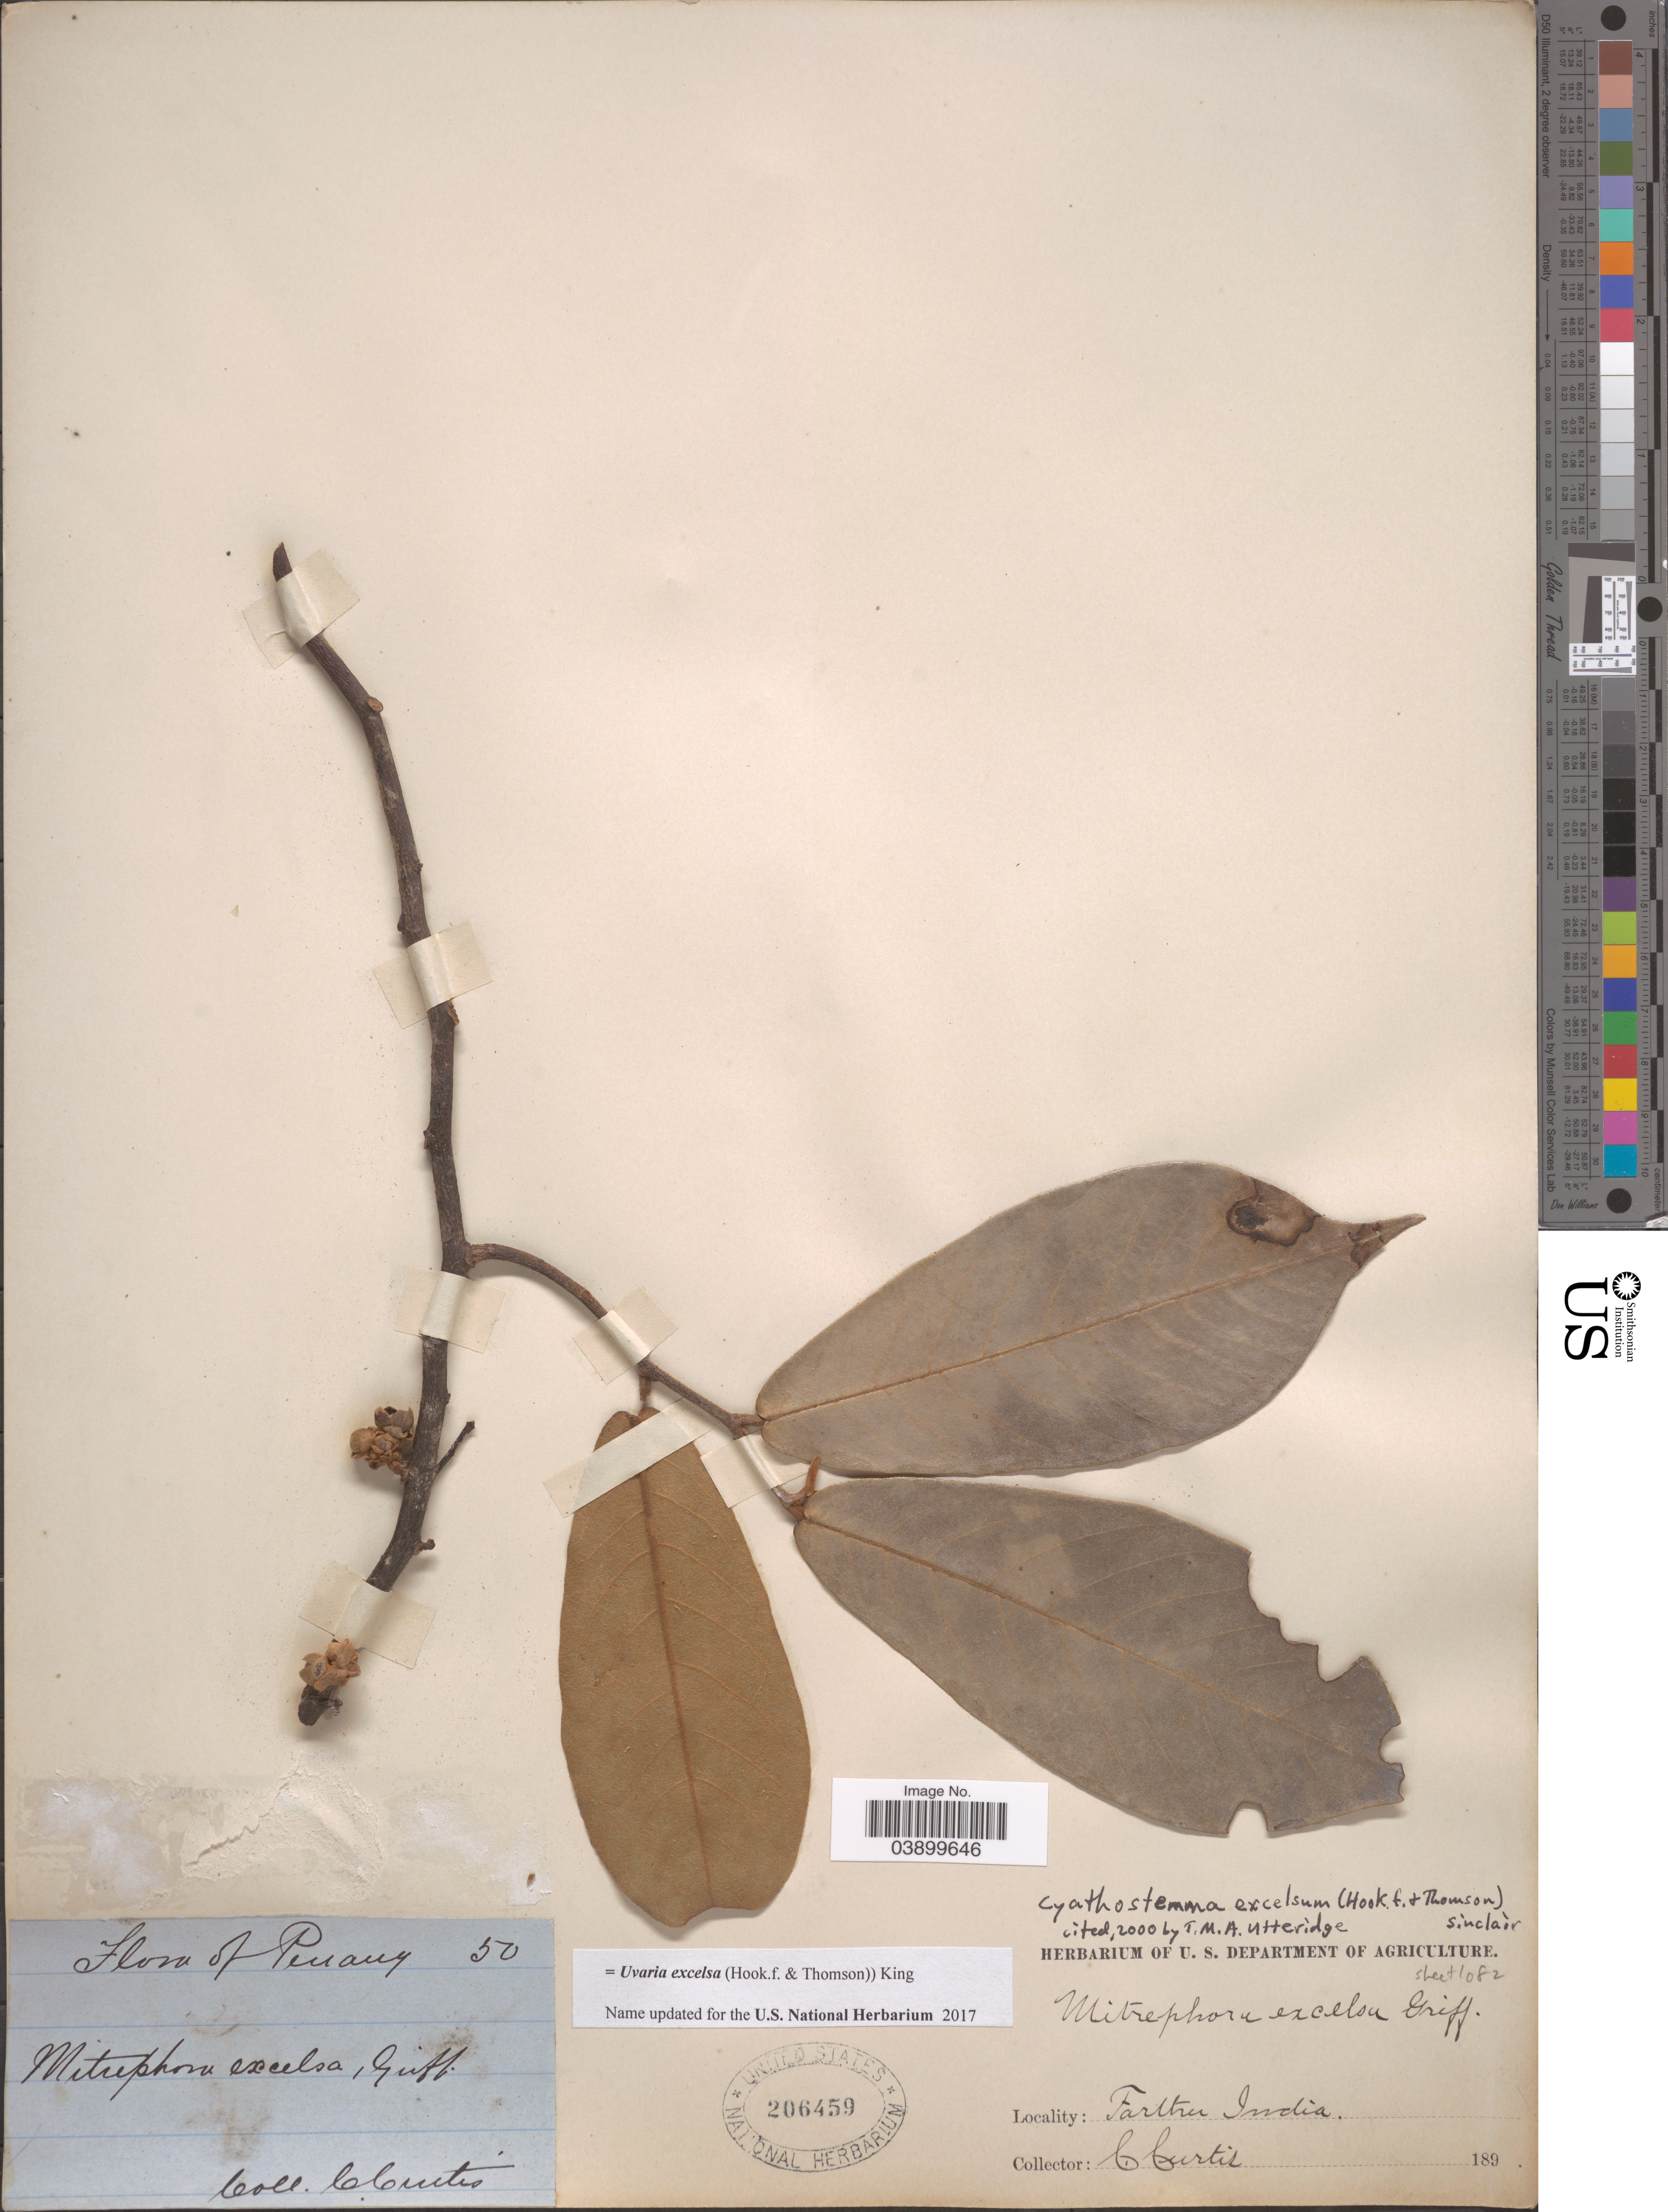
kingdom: Plantae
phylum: Tracheophyta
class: Magnoliopsida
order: Magnoliales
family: Annonaceae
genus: Uvaria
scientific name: Uvaria excelsa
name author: (Hook. f. & Thomson) King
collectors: C. Curtis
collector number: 50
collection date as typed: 189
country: Malaysia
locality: Penang. Farther India.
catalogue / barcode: US 206459